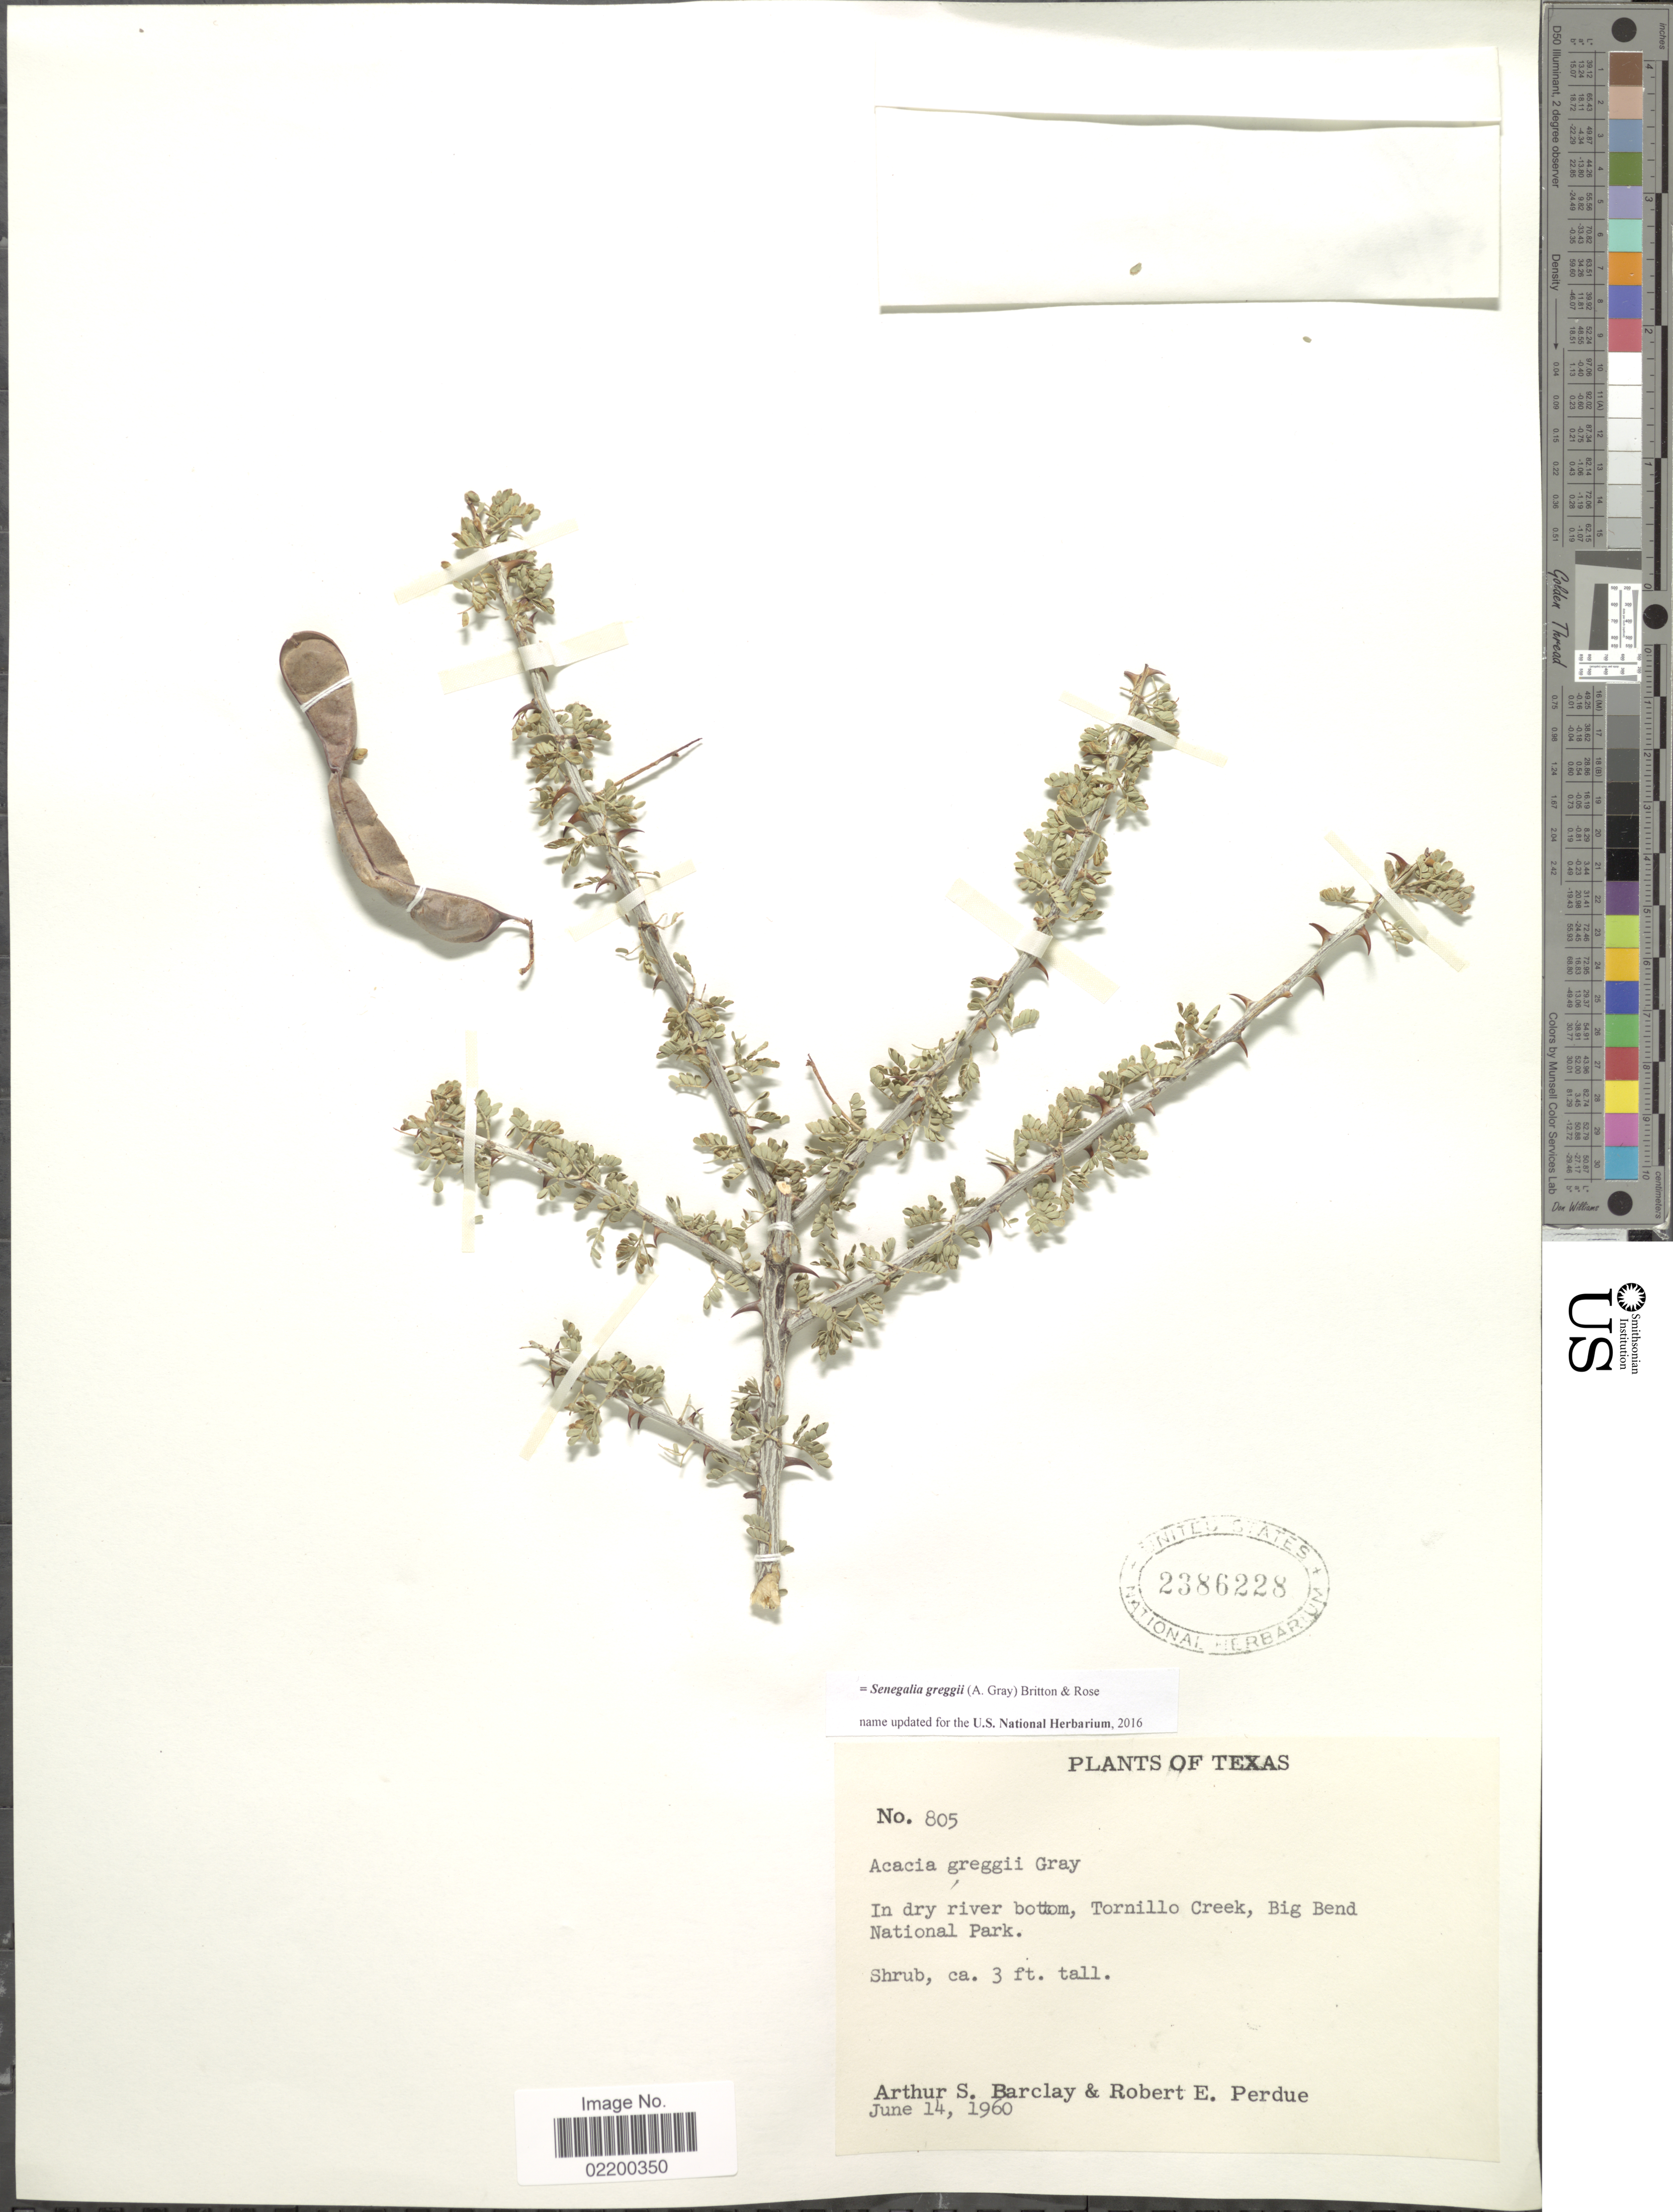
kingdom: Plantae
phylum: Tracheophyta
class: Magnoliopsida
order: Fabales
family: Fabaceae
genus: Senegalia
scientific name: Senegalia greggii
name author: (A. Gray) Britton & Rose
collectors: A. S. Barclay & R. E. Perdue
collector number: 805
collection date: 1960-06-14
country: United States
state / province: Texas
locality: In dry river bottom, Tornillo Creek, Big Bend National Park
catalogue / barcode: US 2386228